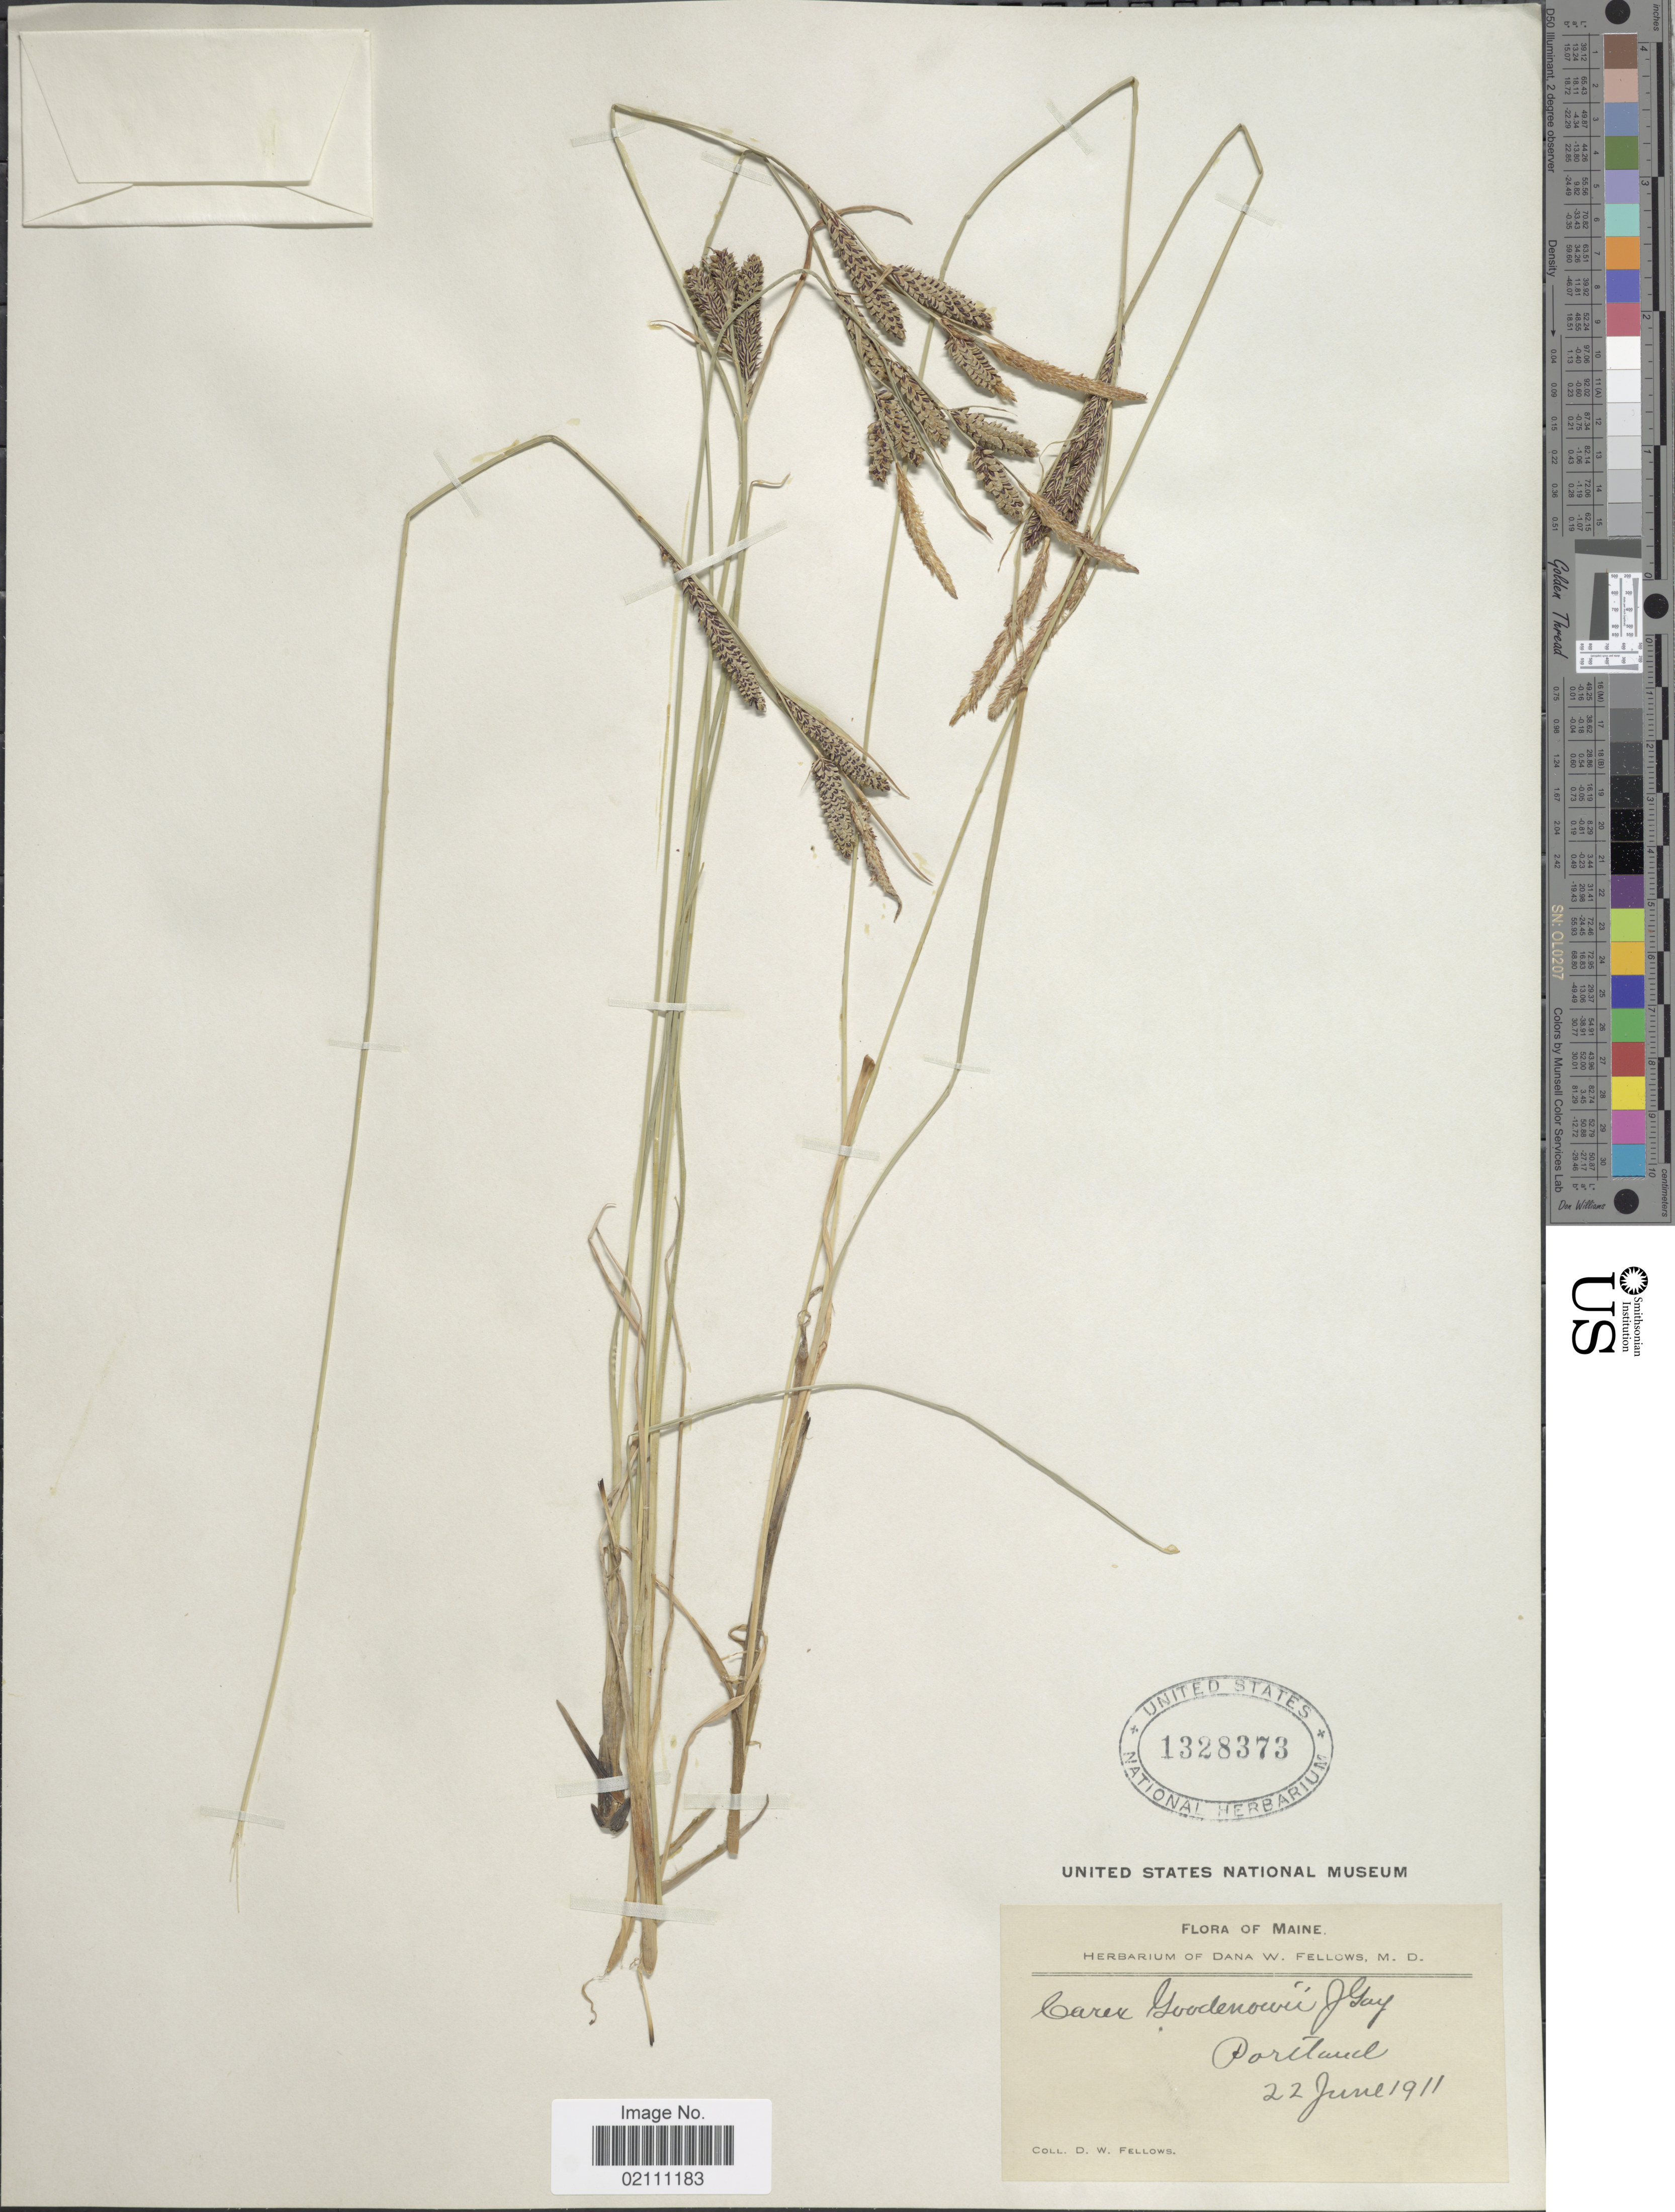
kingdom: Plantae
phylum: Tracheophyta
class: Liliopsida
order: Poales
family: Cyperaceae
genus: Carex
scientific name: Carex nigra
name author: (L.) Reichard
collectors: D. W. Fellows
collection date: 1911-06-22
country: United States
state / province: Maine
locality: Portland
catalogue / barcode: US 1328373